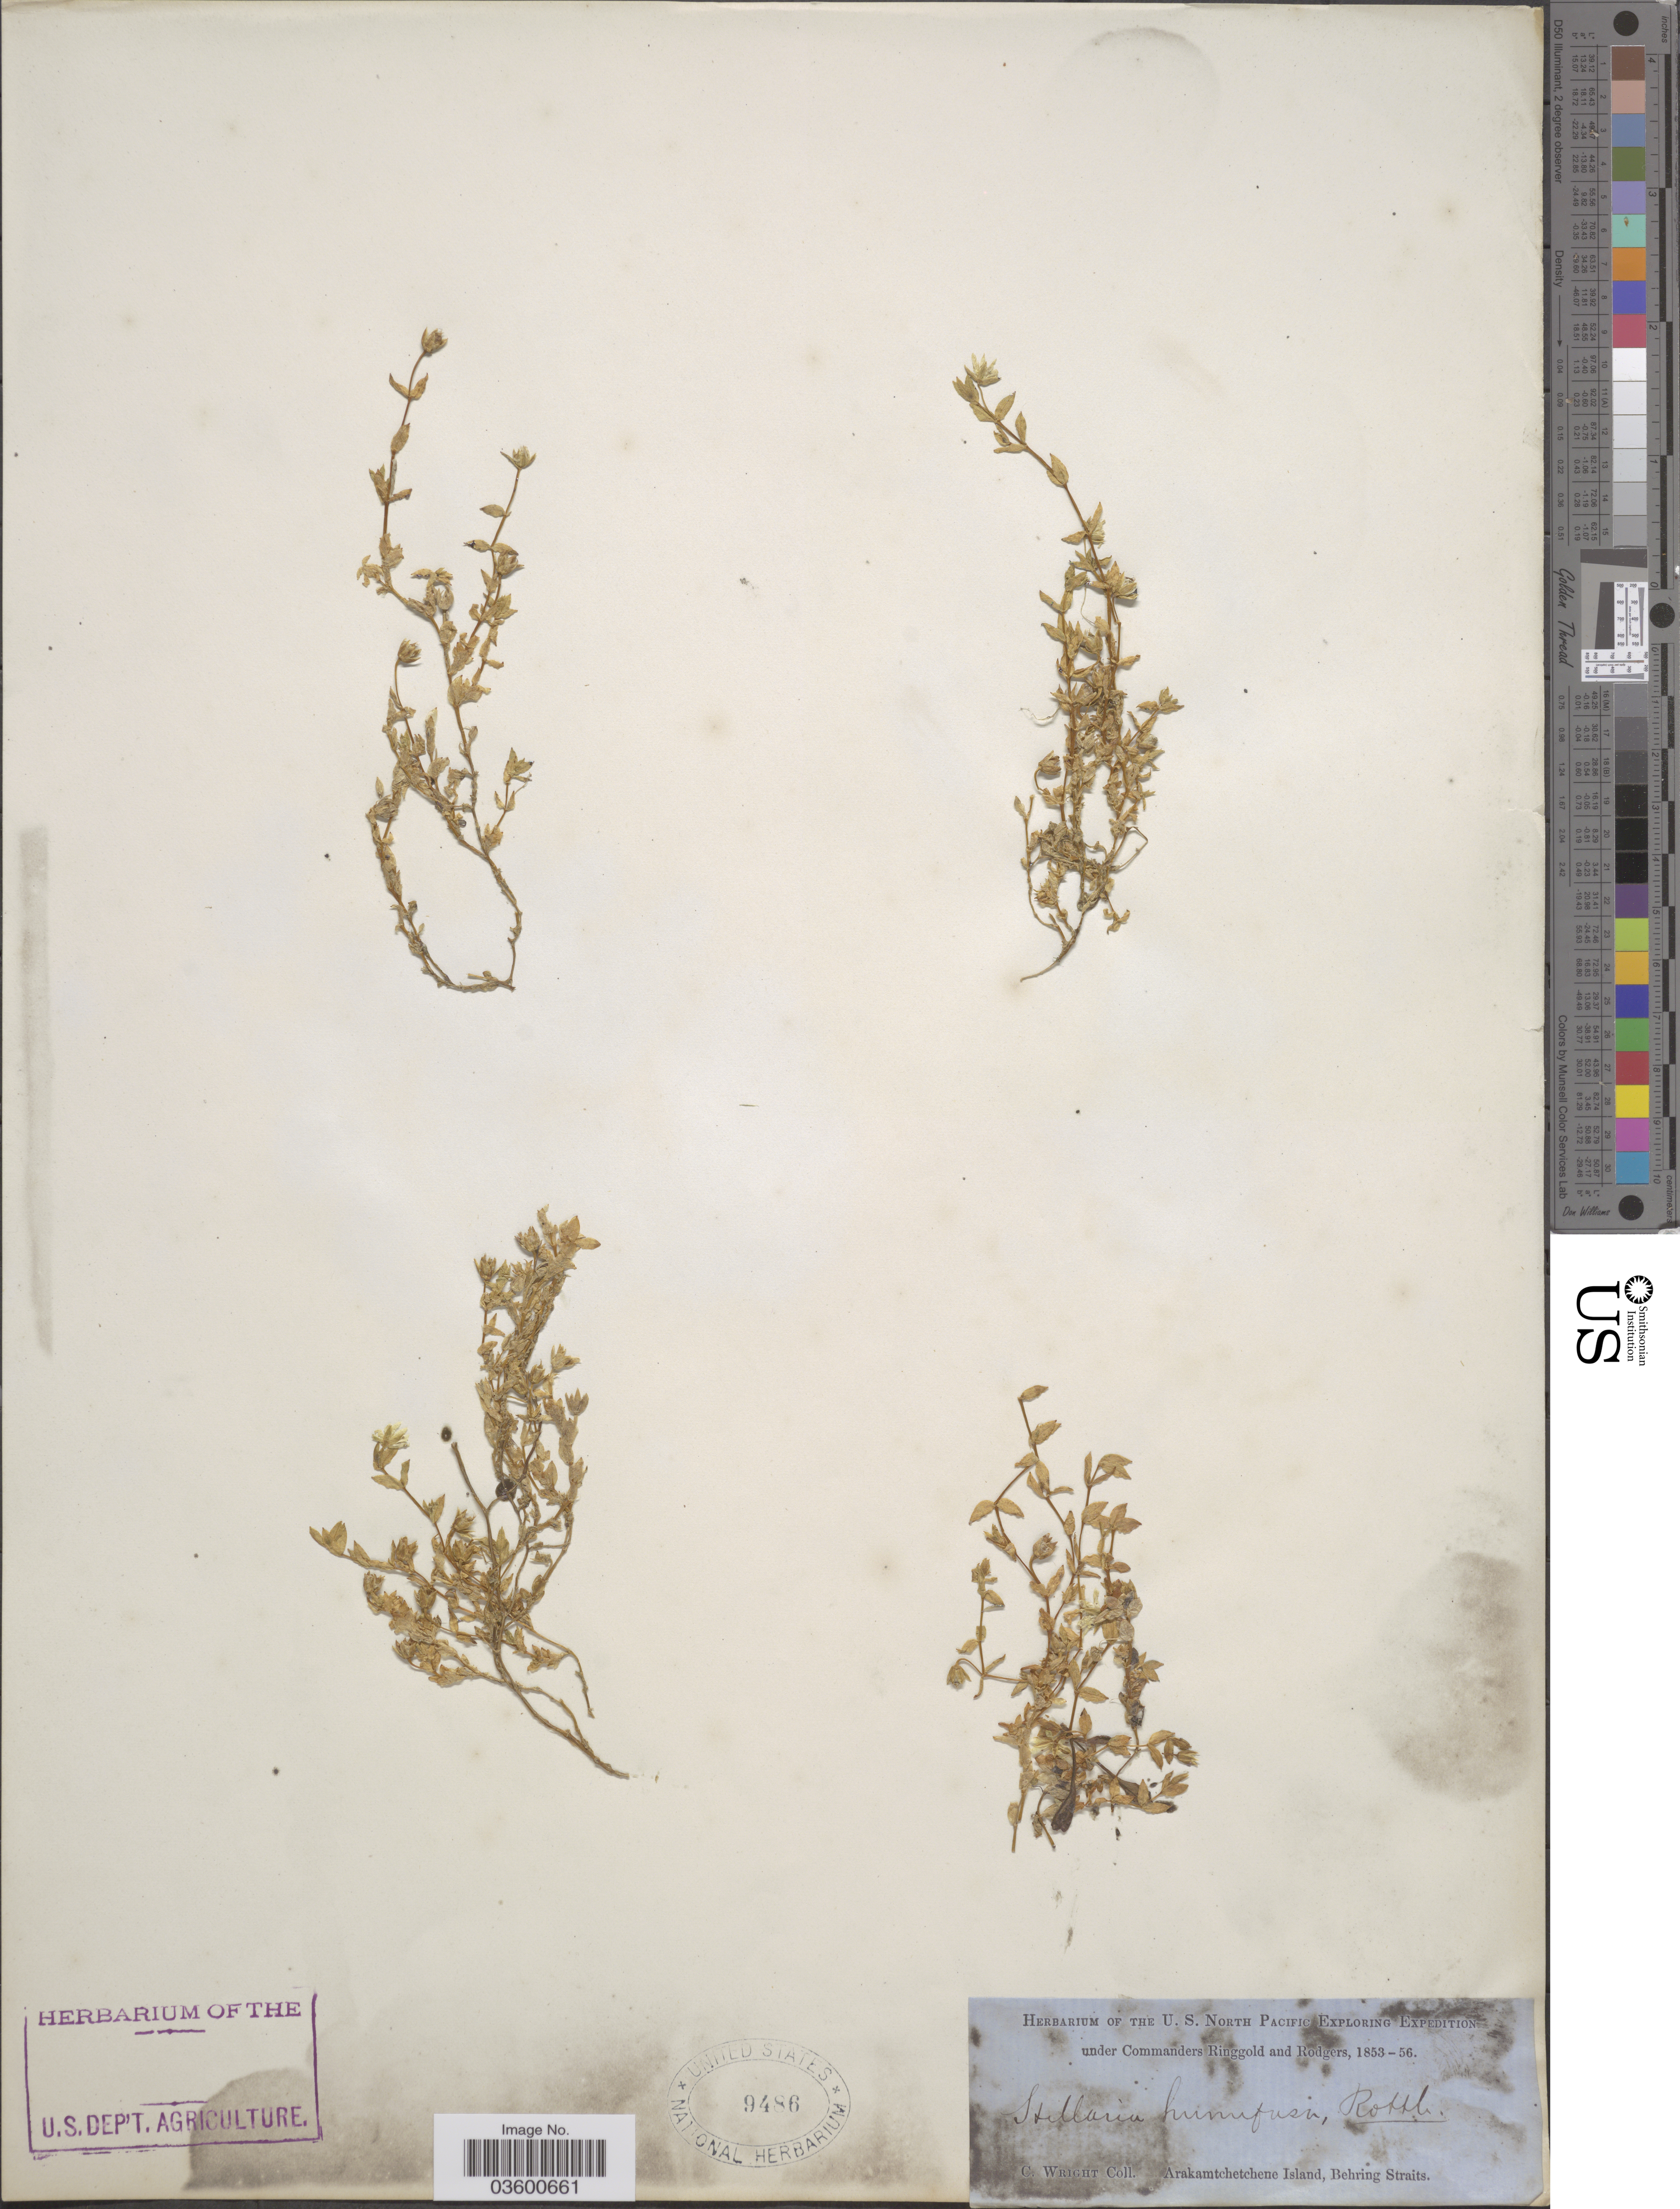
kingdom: Plantae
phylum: Tracheophyta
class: Magnoliopsida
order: Caryophyllales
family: Caryophyllaceae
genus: Stellaria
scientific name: Stellaria humifusa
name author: Rottb.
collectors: C. Wright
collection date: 1853/1856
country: Russian Federation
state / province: Chukotka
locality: Arakamtchetchene Island, Behring Straits.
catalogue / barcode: US 9486